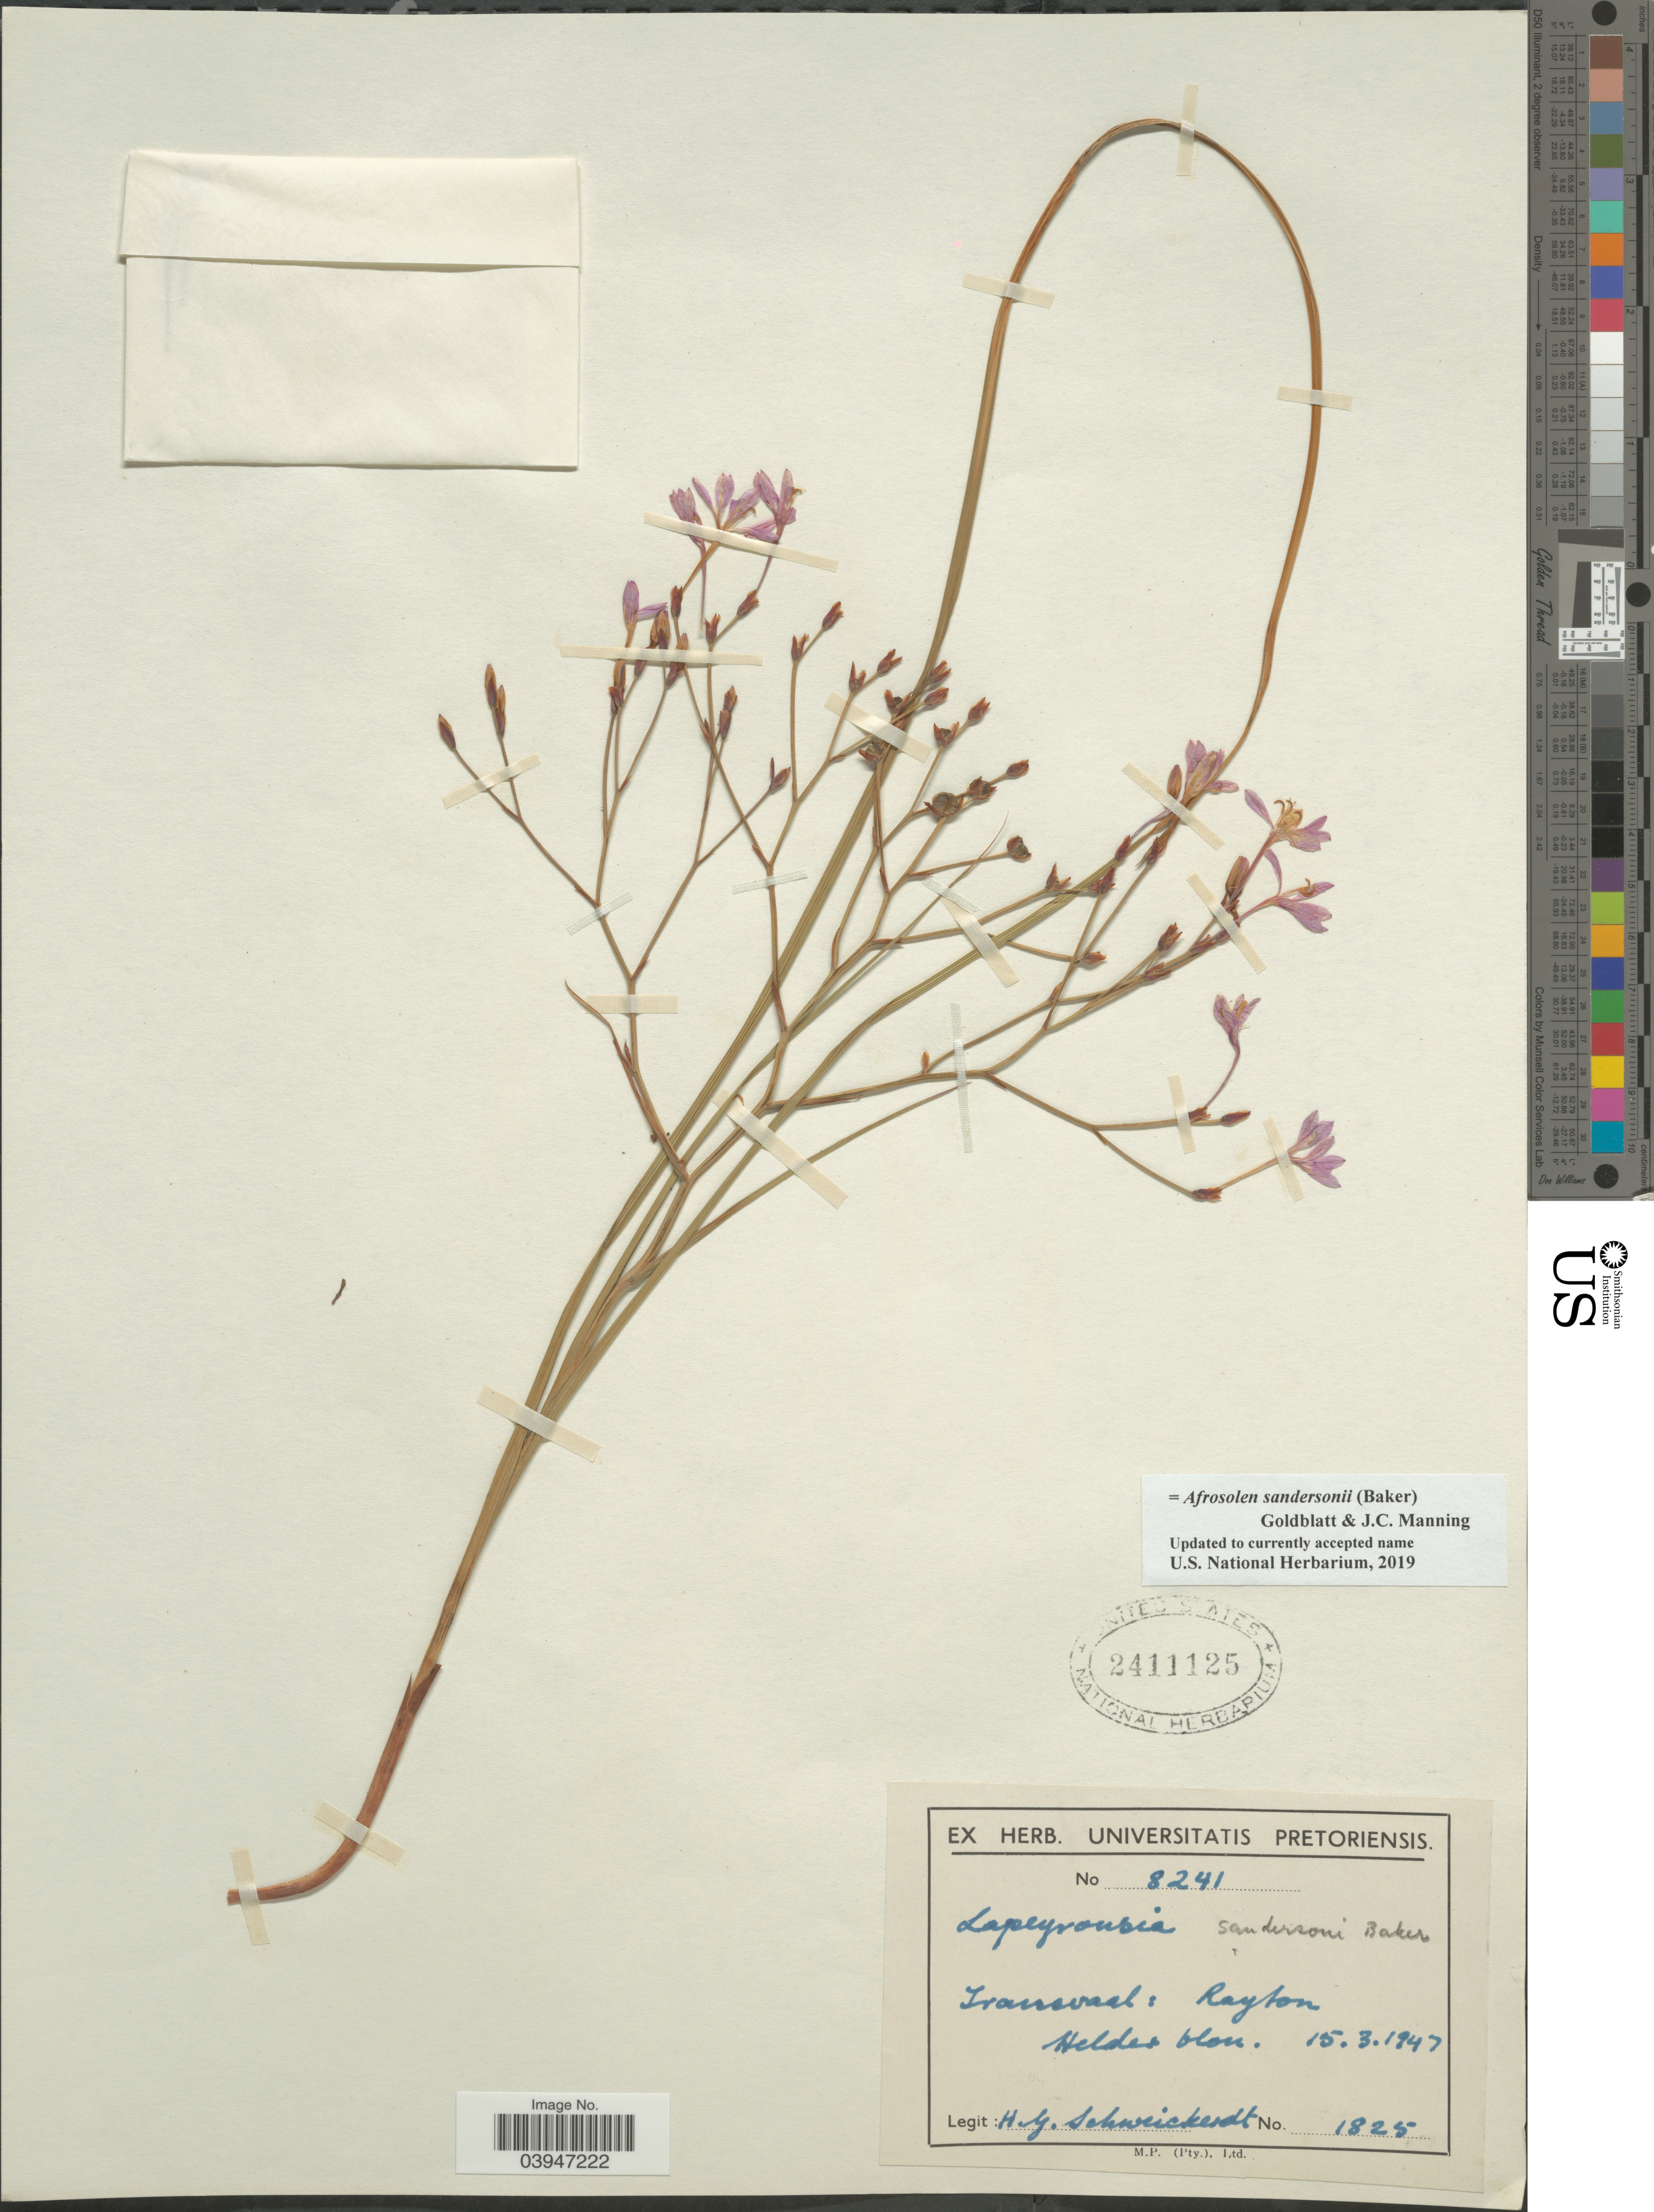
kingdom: Plantae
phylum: Tracheophyta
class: Liliopsida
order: Asparagales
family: Iridaceae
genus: Afrosolen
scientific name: Afrosolen sandersonii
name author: (Baker) Goldblatt & J.C. Manning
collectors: H. Schweickerdt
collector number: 1825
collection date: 1947-03-15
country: South Africa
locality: Transvaal: Rayton.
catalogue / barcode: US 2411125